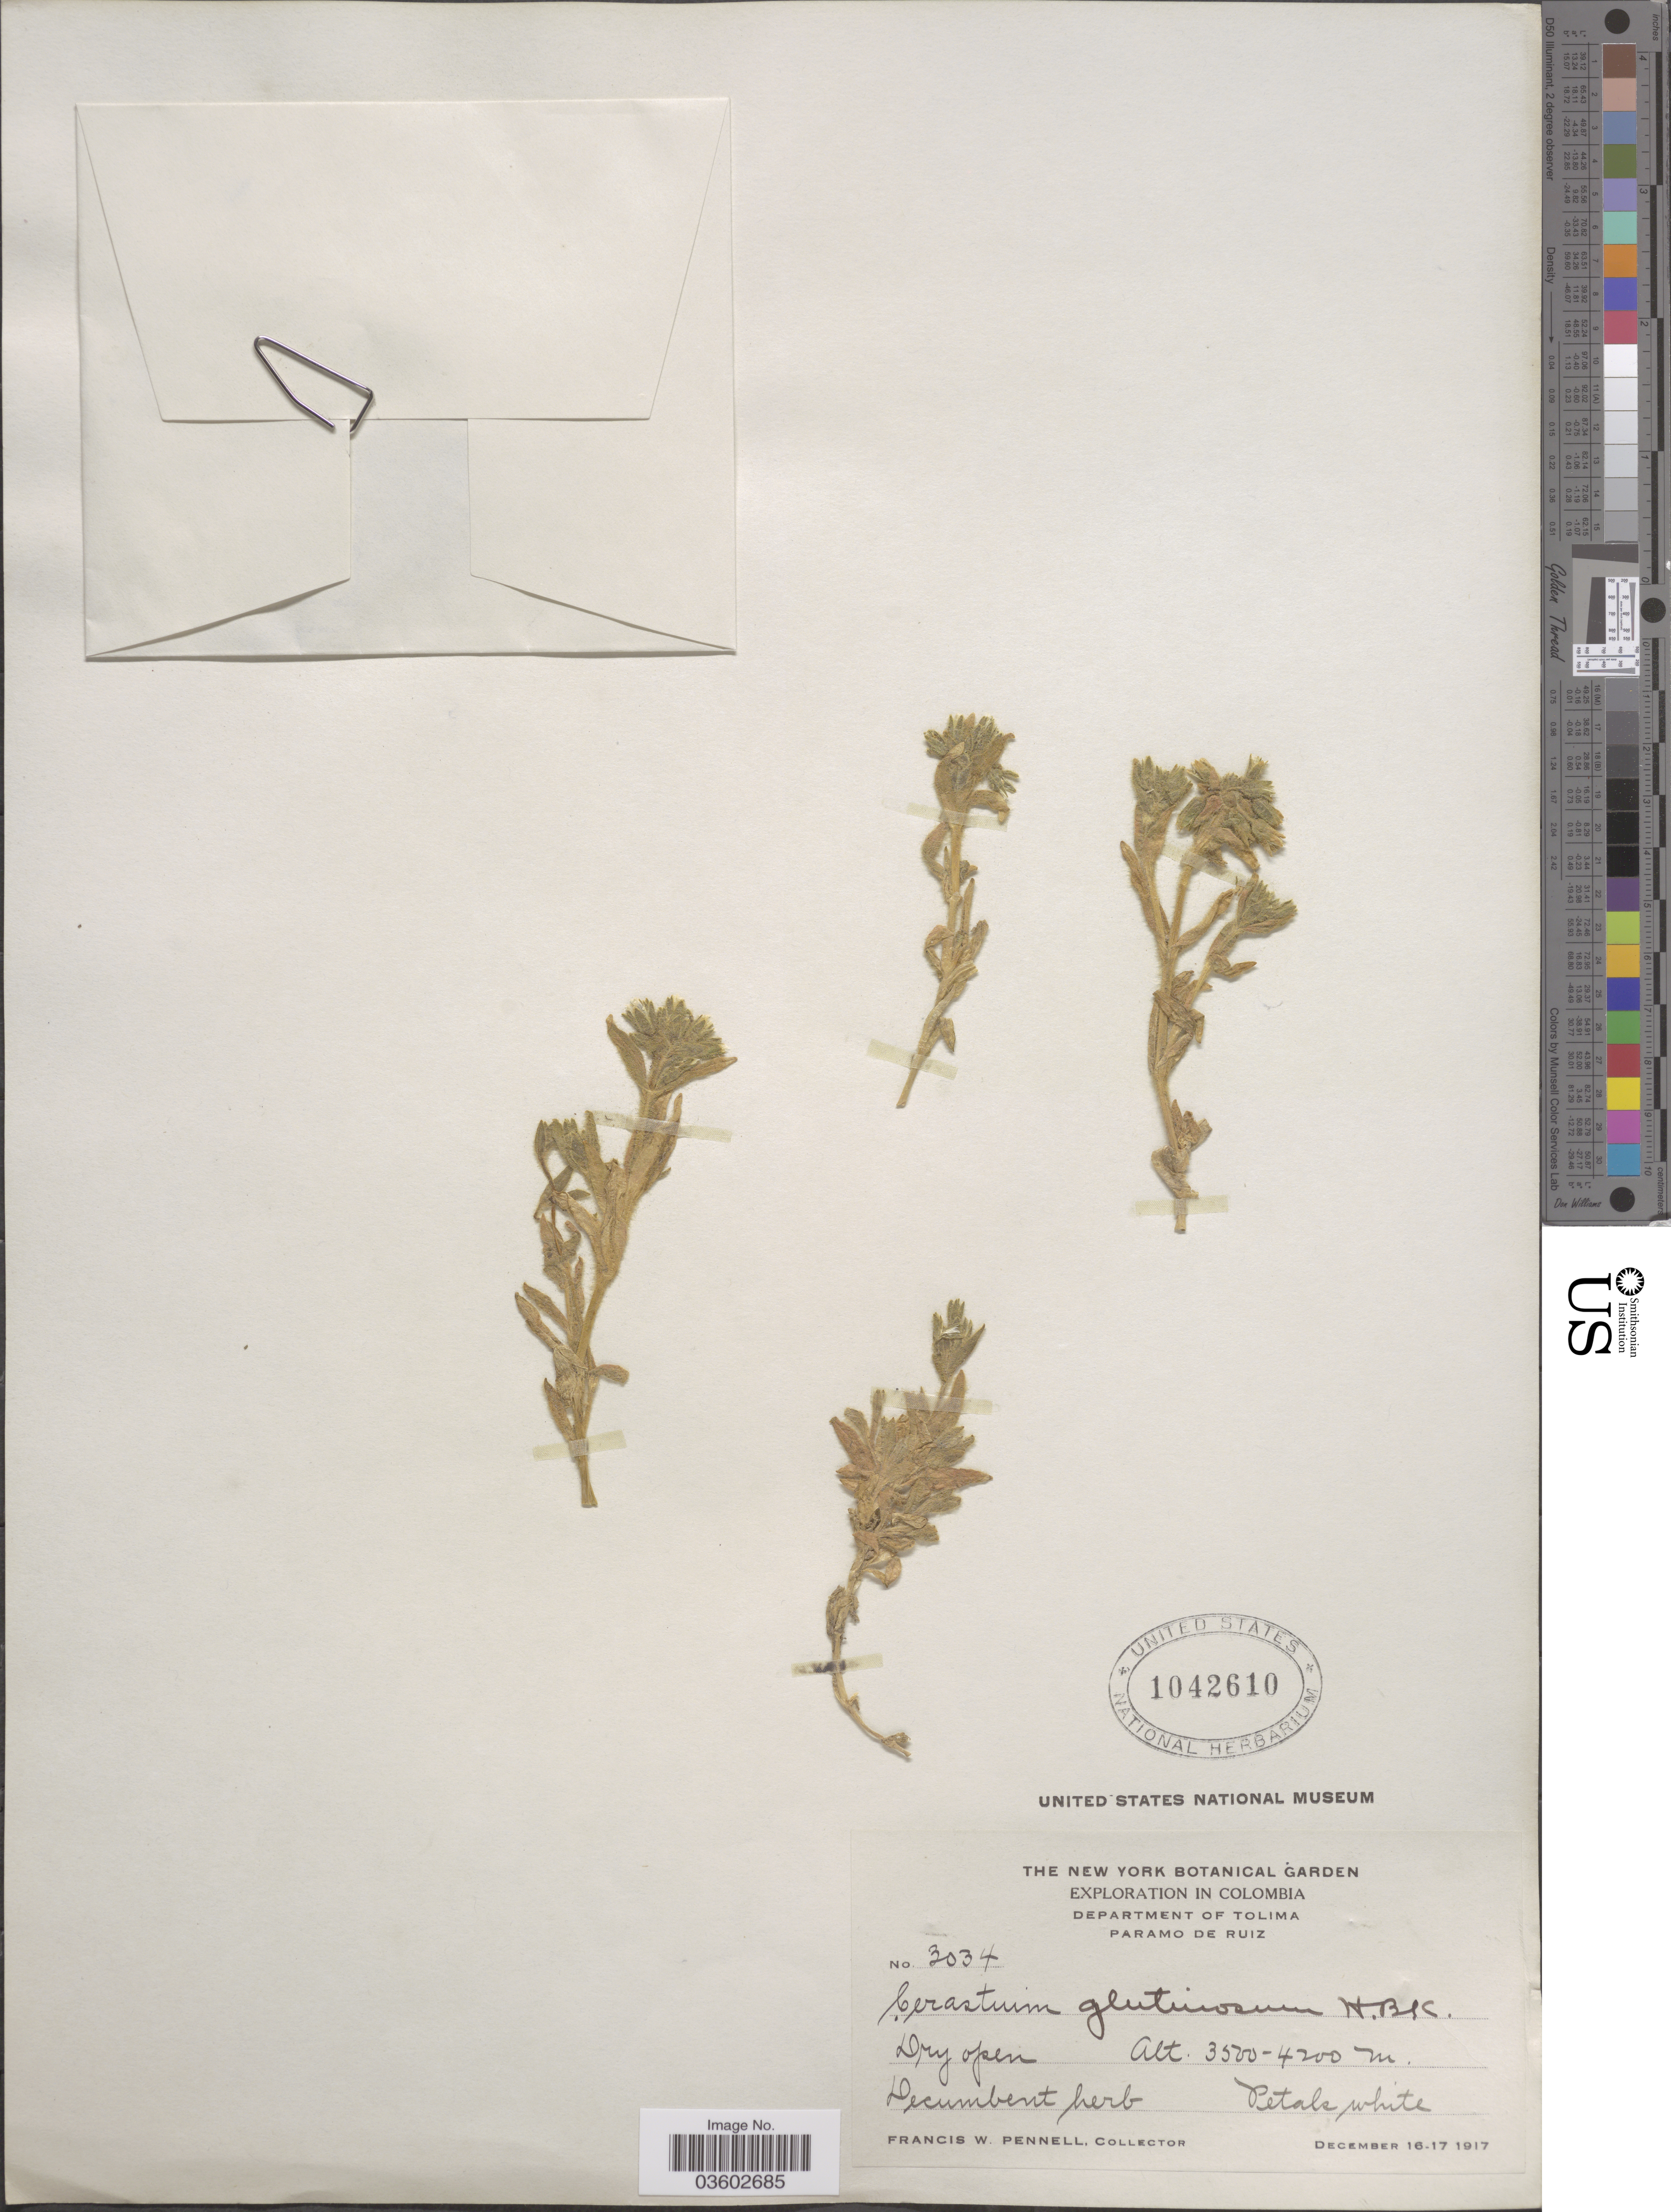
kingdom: Plantae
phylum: Tracheophyta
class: Magnoliopsida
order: Caryophyllales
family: Caryophyllaceae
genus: Cerastium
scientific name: Cerastium kunthii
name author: Briq.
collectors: F. W. Pennell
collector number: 3034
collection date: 1917-12-16/1917-12-17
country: Colombia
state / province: Tolima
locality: Department of Tolima. Paramo de Ruiz.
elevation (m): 3500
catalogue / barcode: US 1042610